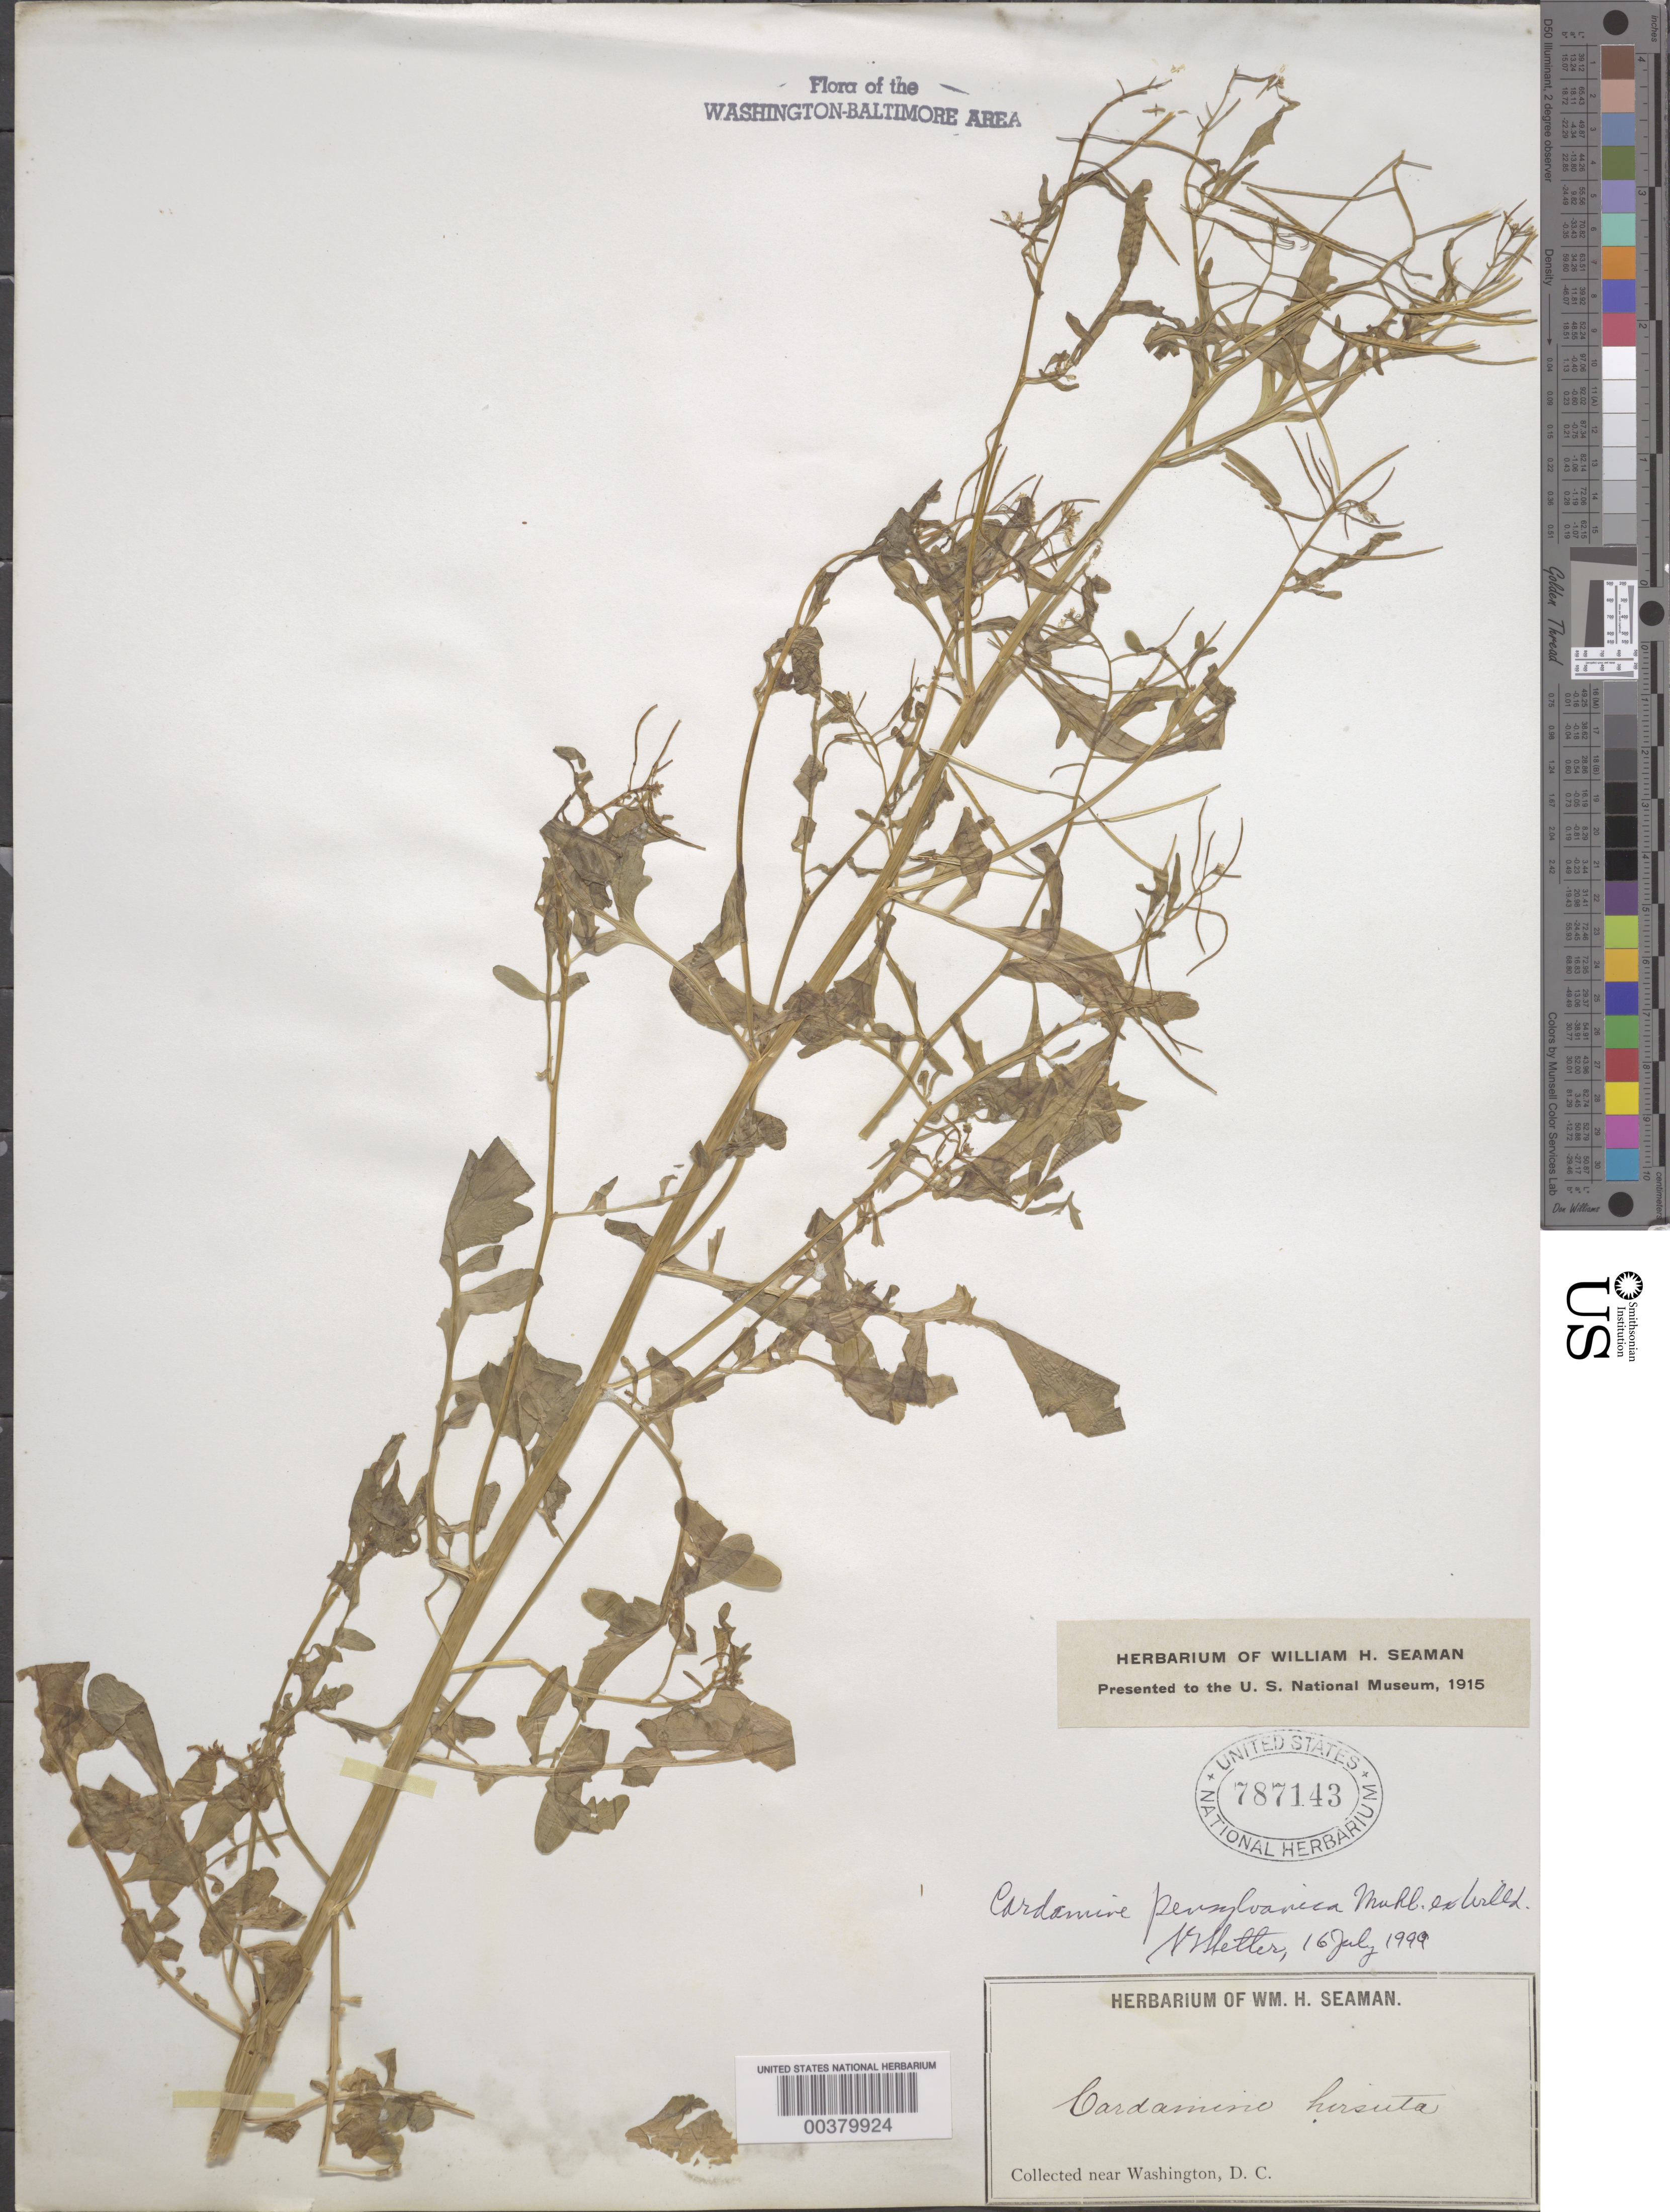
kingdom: Plantae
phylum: Tracheophyta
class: Magnoliopsida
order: Brassicales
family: Brassicaceae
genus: Cardamine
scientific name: Cardamine pensylvanica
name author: Muhl. ex Willd.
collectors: W. Seaman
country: United States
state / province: District of Columbia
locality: Washington DC Area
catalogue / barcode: US 787143